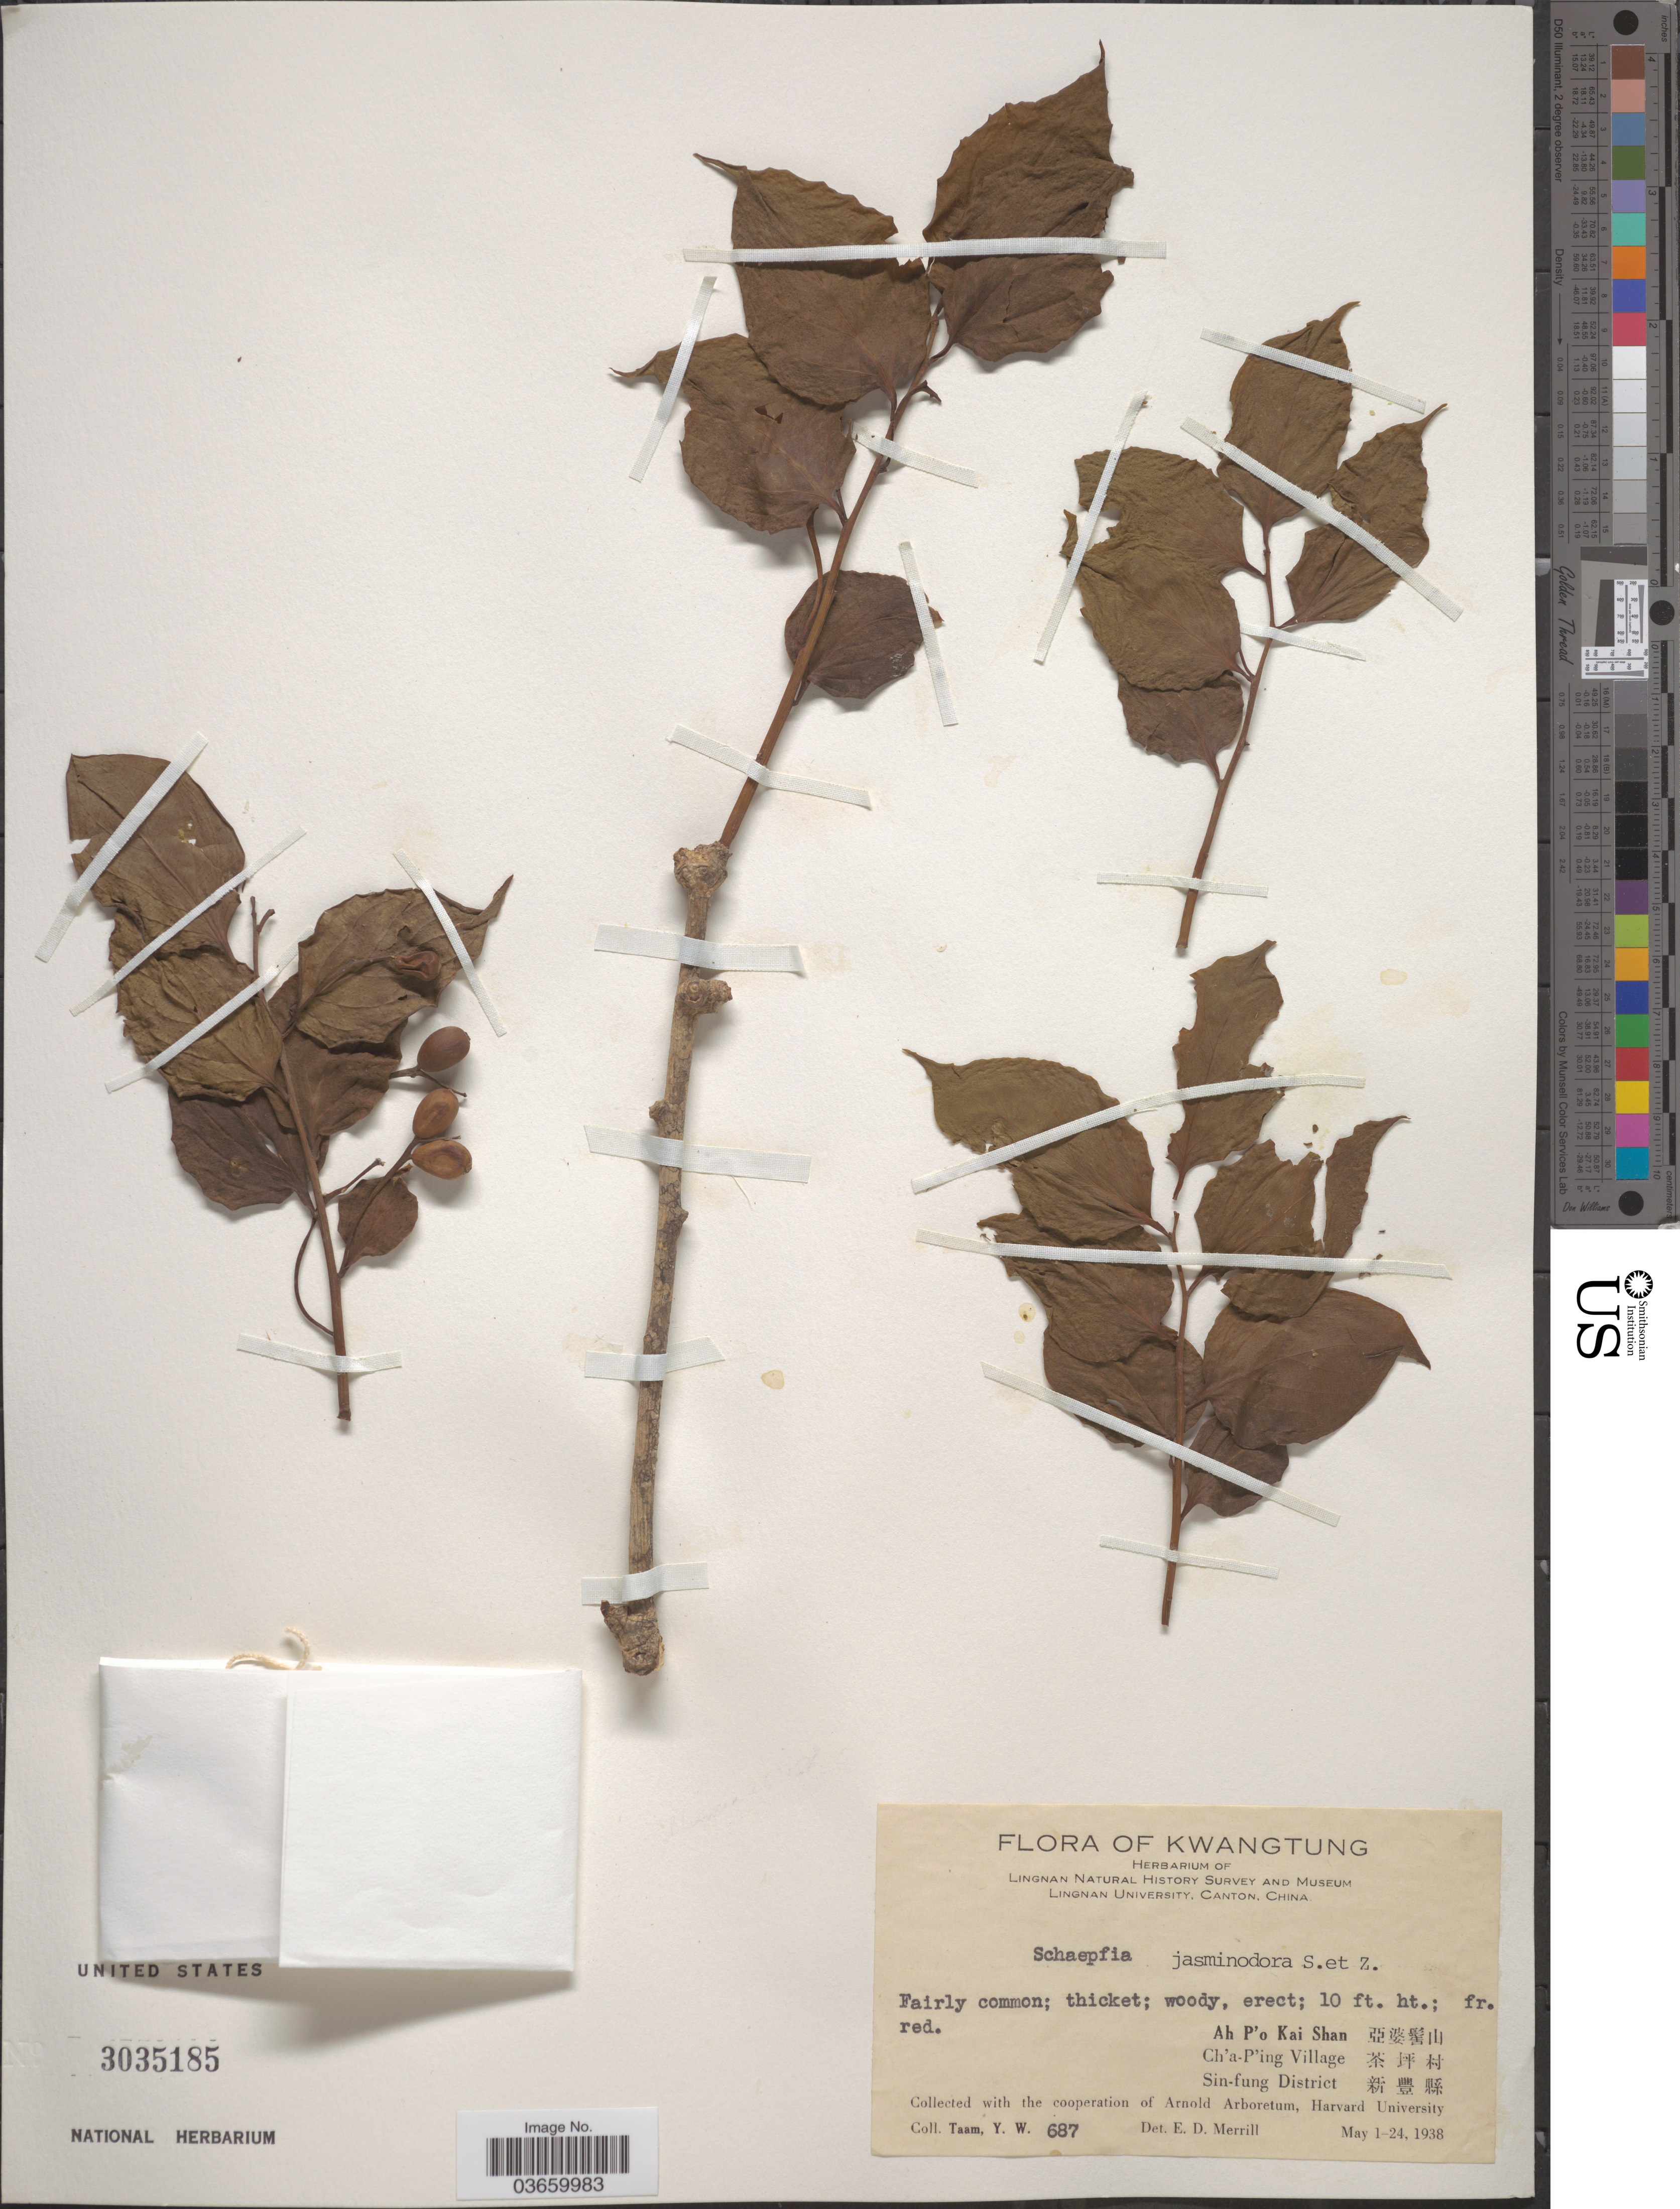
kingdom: Plantae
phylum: Tracheophyta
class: Magnoliopsida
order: Santalales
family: Schoepfiaceae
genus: Schoepfia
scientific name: Schoepfia jasminodora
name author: Zucc. & Siebold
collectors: Y. W. Taam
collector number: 687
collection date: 1938-05-01/1938-05-24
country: China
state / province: Guangdong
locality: Kwangtung. Ah P'o Kai Shan X, Ch'a-P'ing Village X, Sin-fung District X.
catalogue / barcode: US 3035185